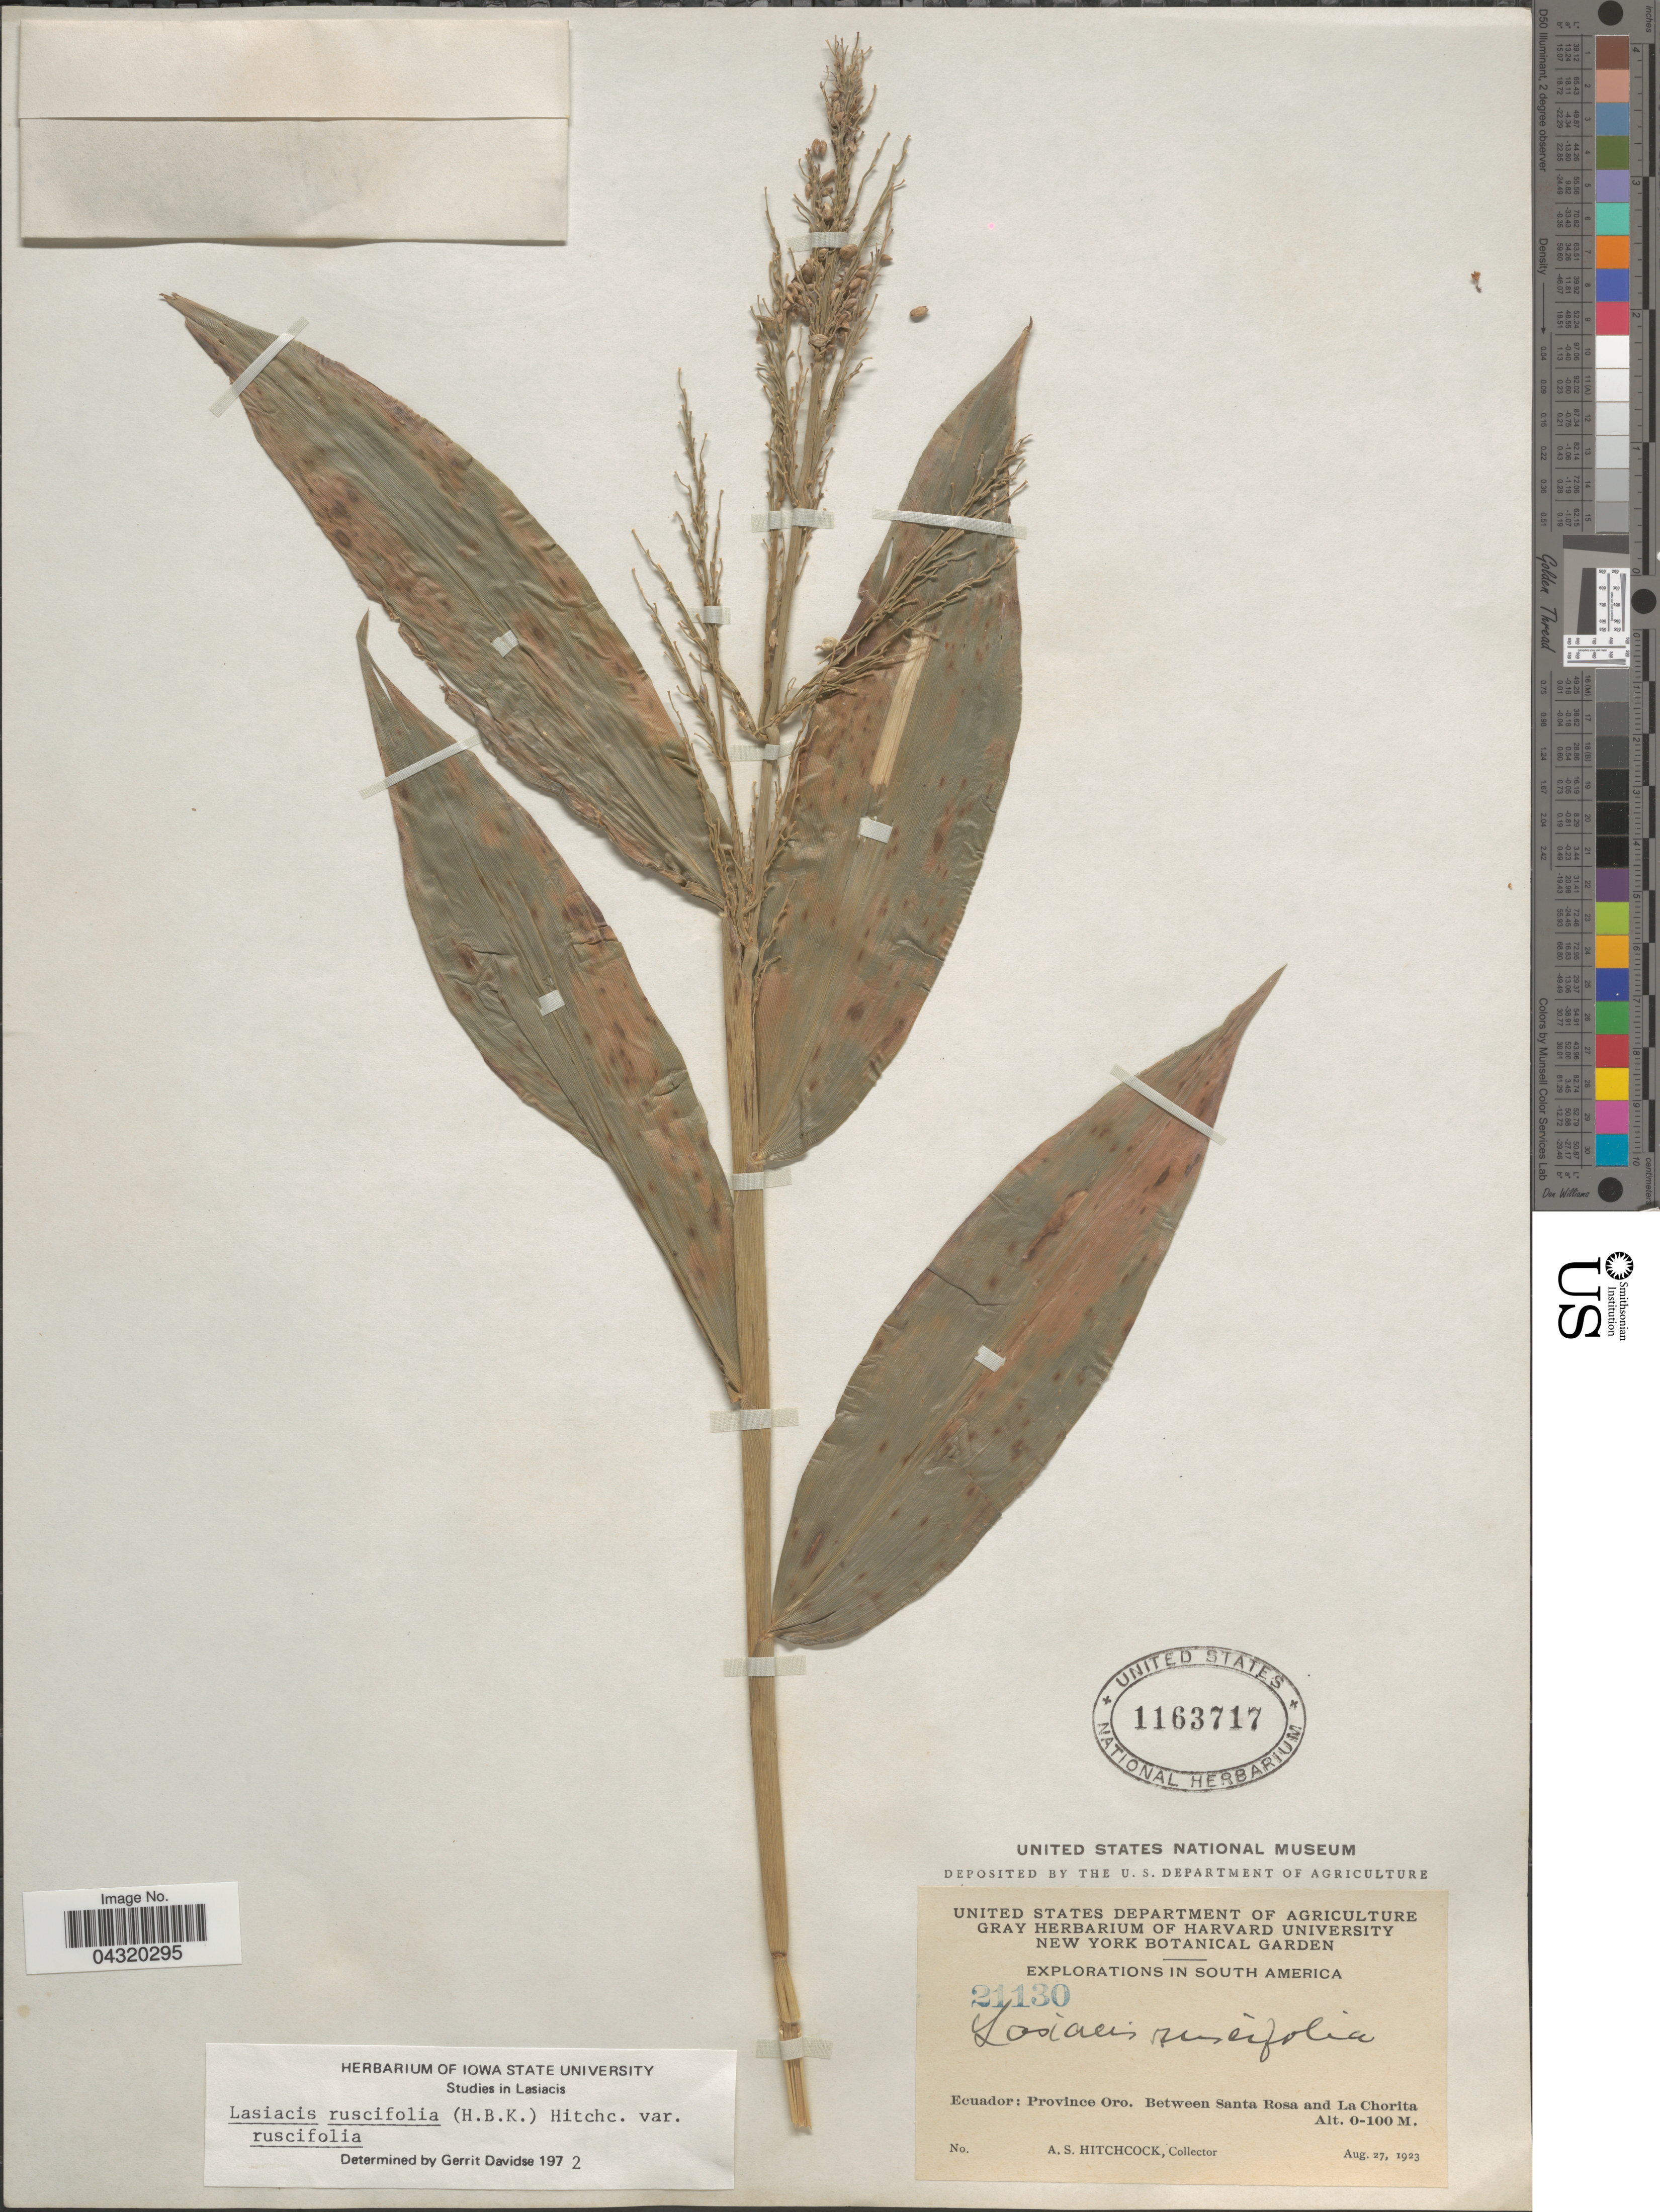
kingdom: Plantae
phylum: Tracheophyta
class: Liliopsida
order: Poales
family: Poaceae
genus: Lasiacis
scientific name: Lasiacis ruscifolia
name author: (Kunth) Hitchc.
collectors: A. S. Hitchcock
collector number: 21130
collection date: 1923-08-27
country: Ecuador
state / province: El Oro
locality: Explorations in South America. Between Santa Rosa and La Chorita.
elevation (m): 0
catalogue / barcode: US 1163717